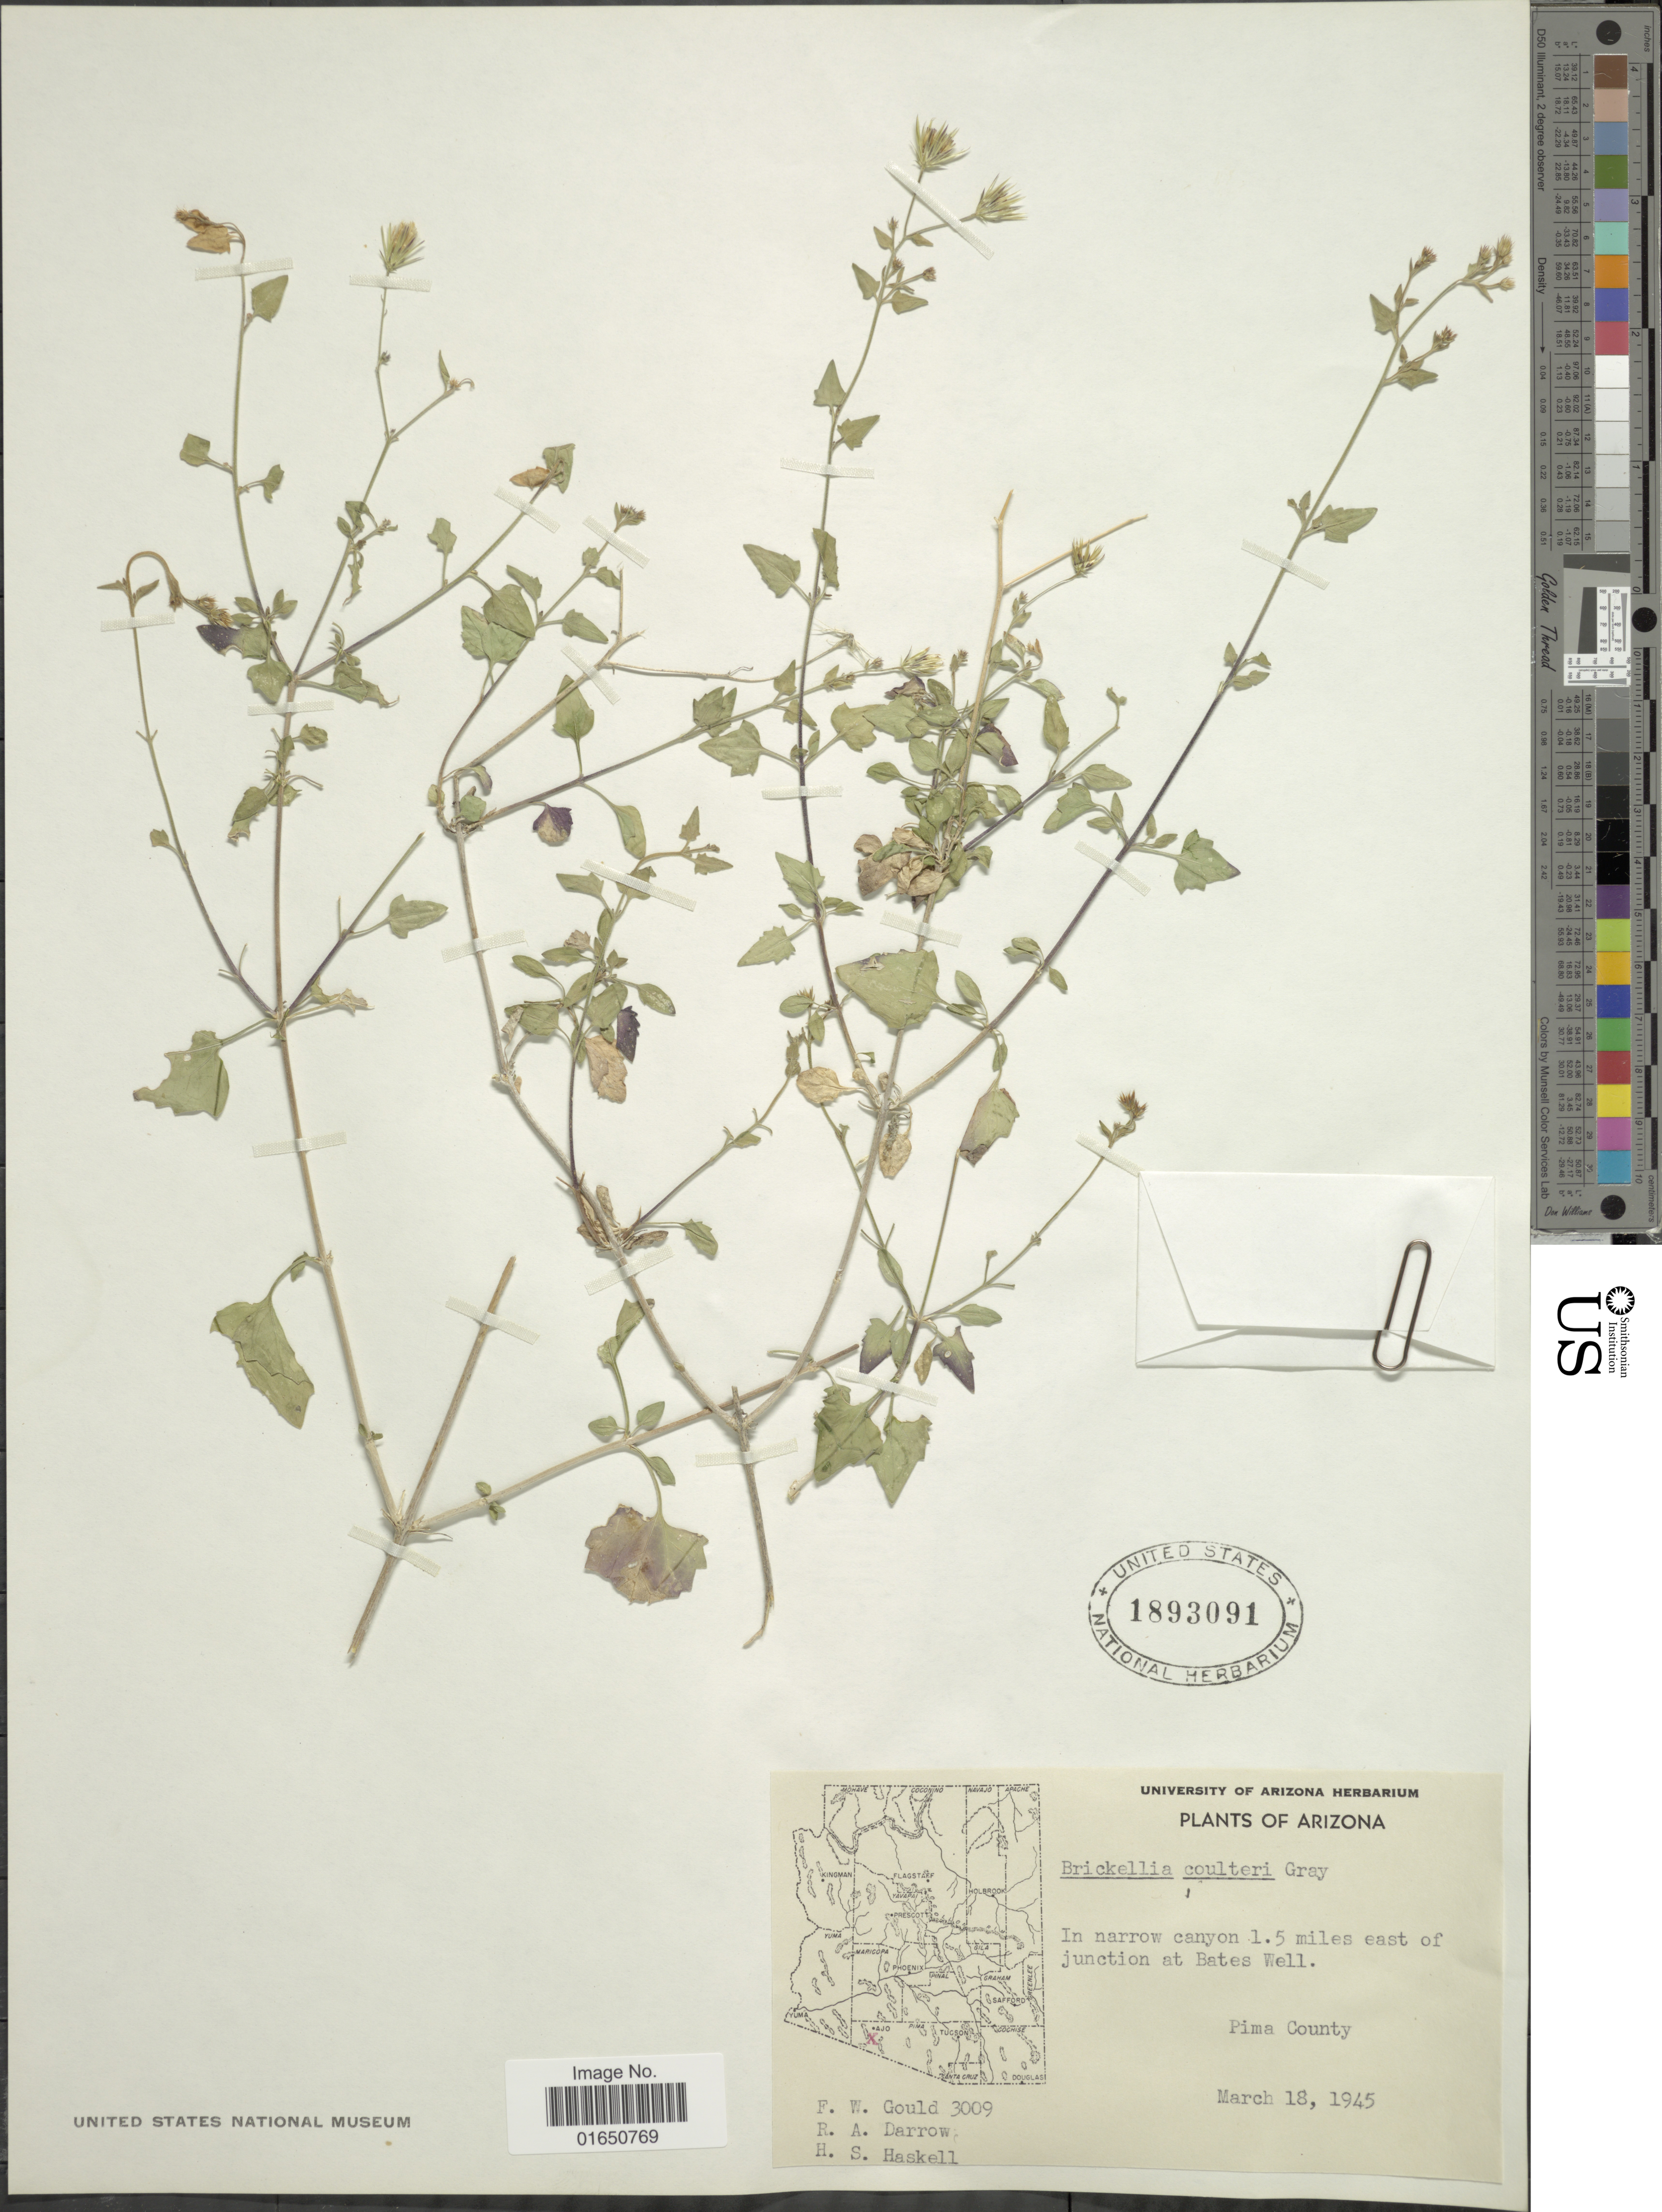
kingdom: Plantae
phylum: Tracheophyta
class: Magnoliopsida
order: Asterales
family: Asteraceae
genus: Brickellia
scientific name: Brickellia coulteri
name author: A. Gray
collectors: F. W. Gould, R. A. Darrow & H. Haskell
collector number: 3009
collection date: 1945-03-18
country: United States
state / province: Arizona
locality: In narrow canyon 1.5 miles east of junction at Bates Well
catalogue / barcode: US 1893091